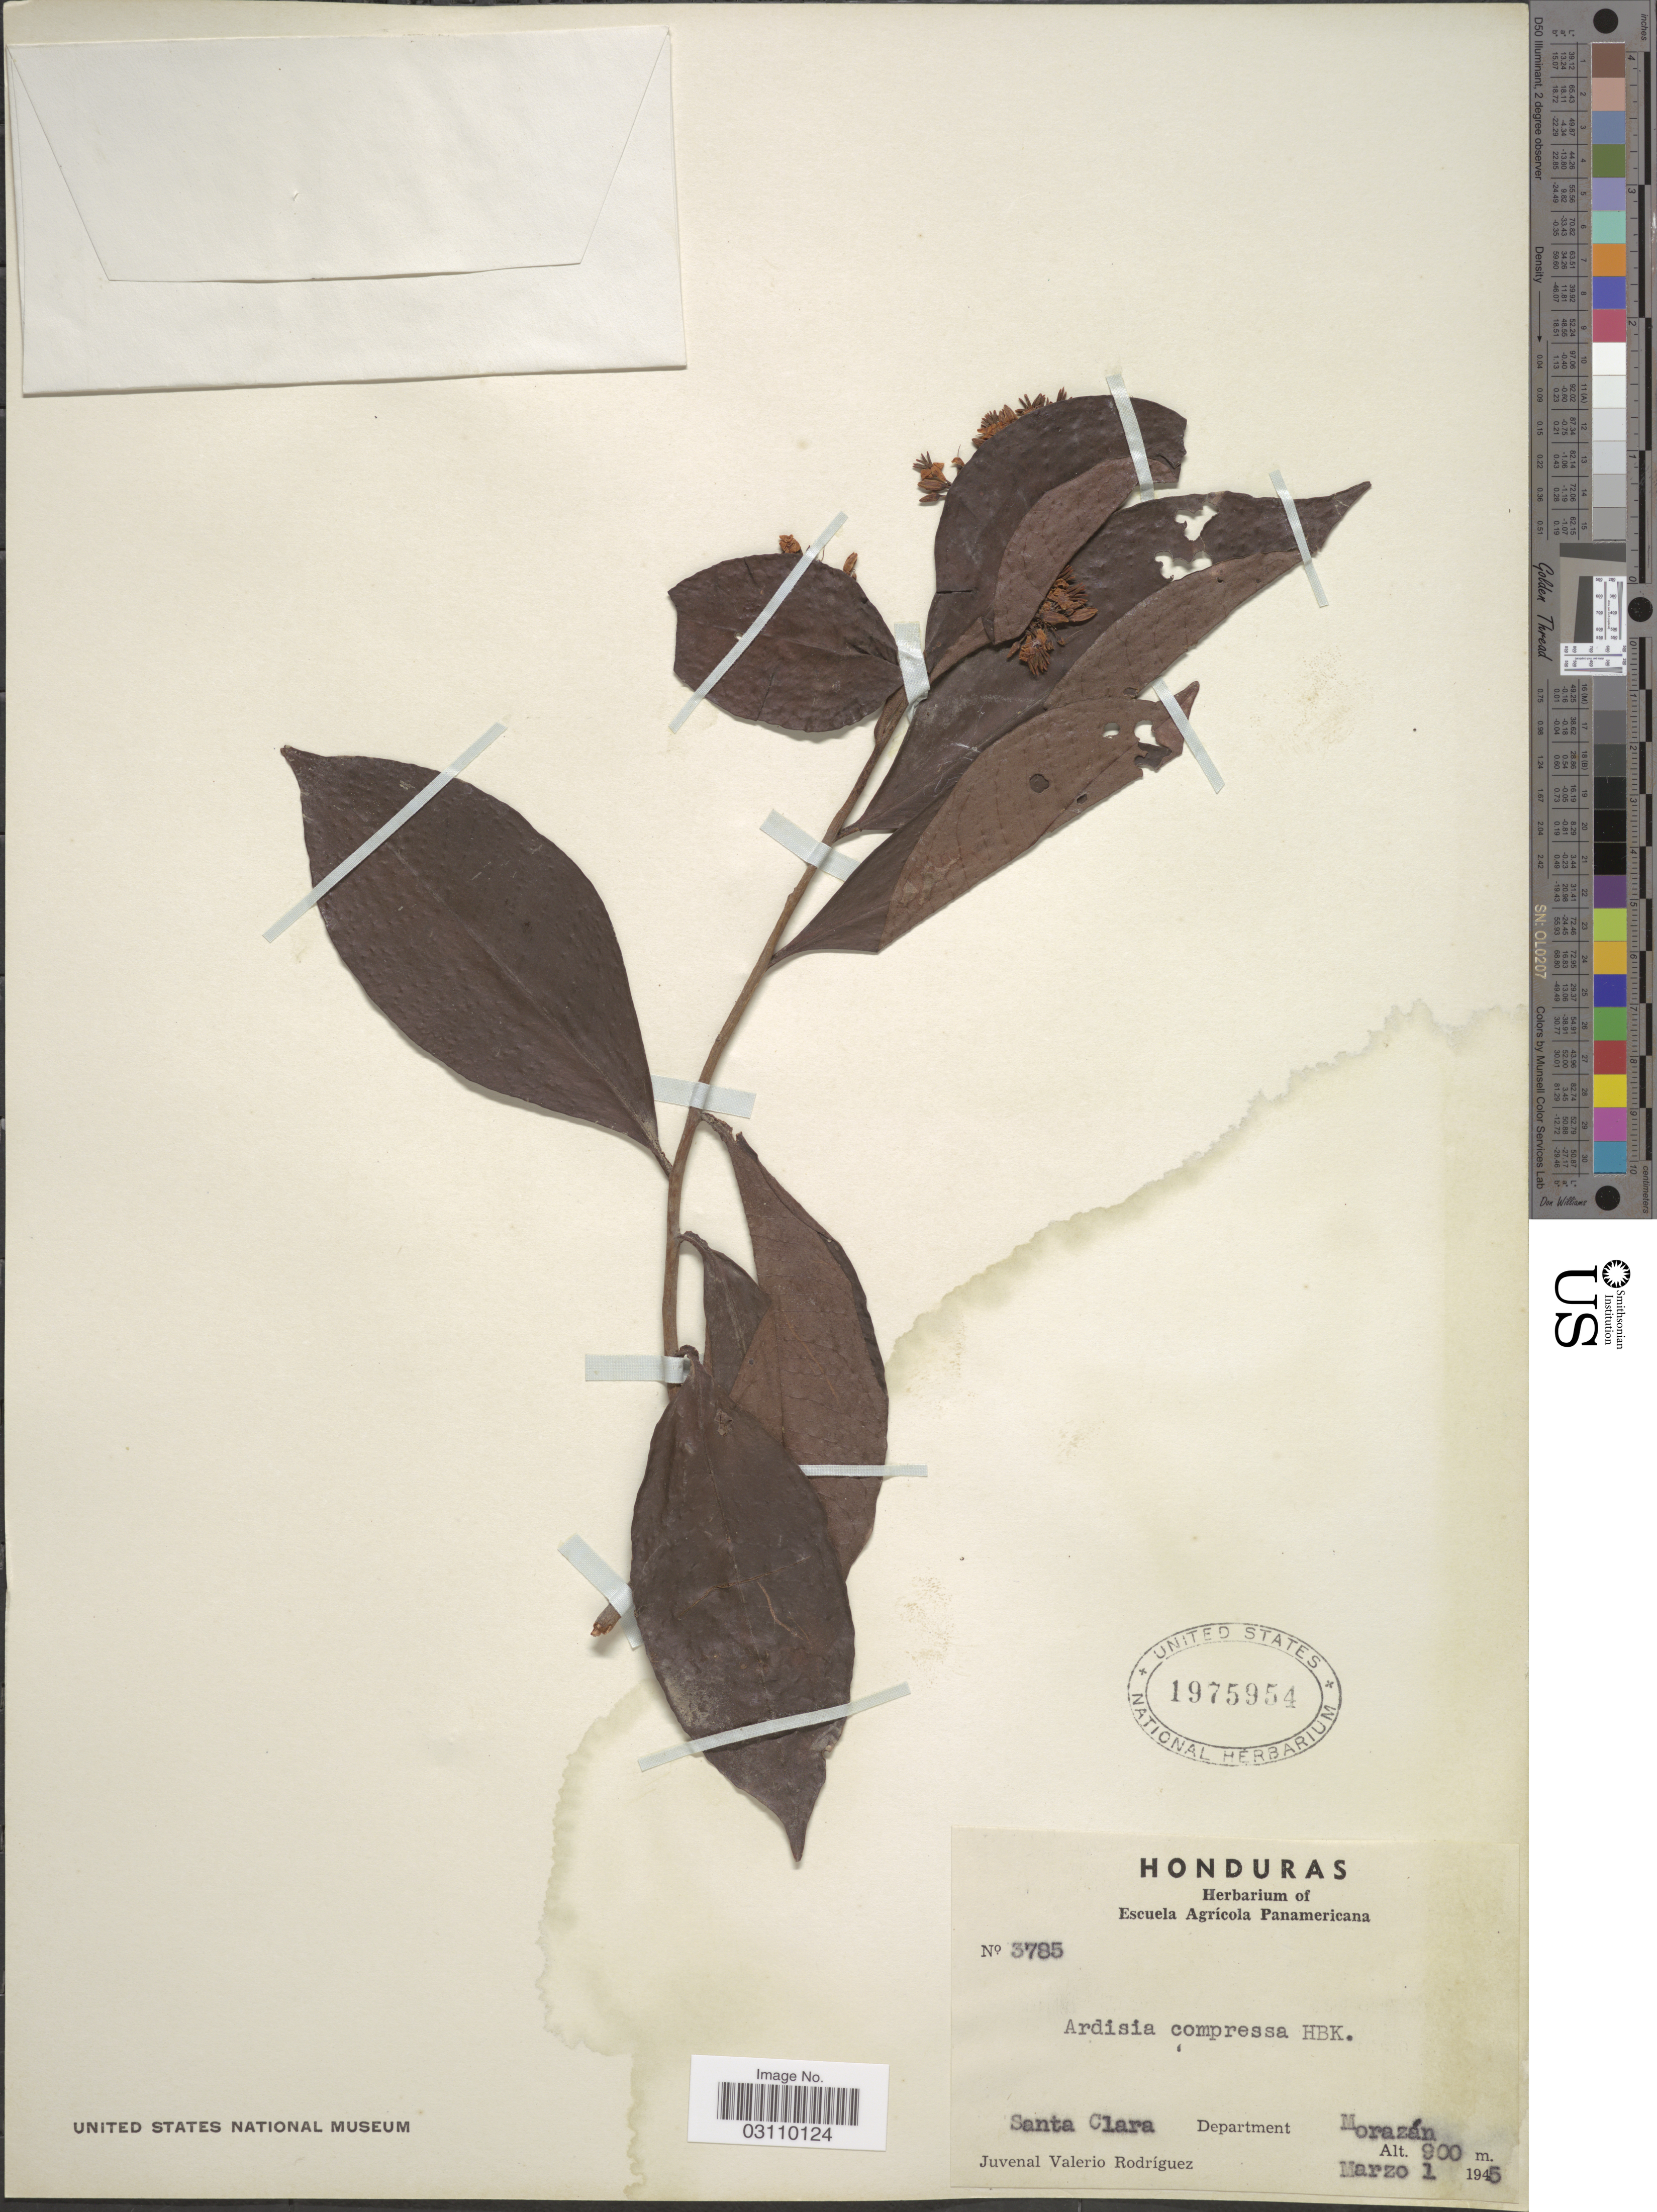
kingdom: Plantae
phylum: Tracheophyta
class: Magnoliopsida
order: Ericales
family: Primulaceae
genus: Ardisia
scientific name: Ardisia compressa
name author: Kunth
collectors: J. Rodriguez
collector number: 3785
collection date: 1945-03-01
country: Honduras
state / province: Fco. Morazán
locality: Santa Clara Department Morazán.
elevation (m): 900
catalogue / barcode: US 1975954